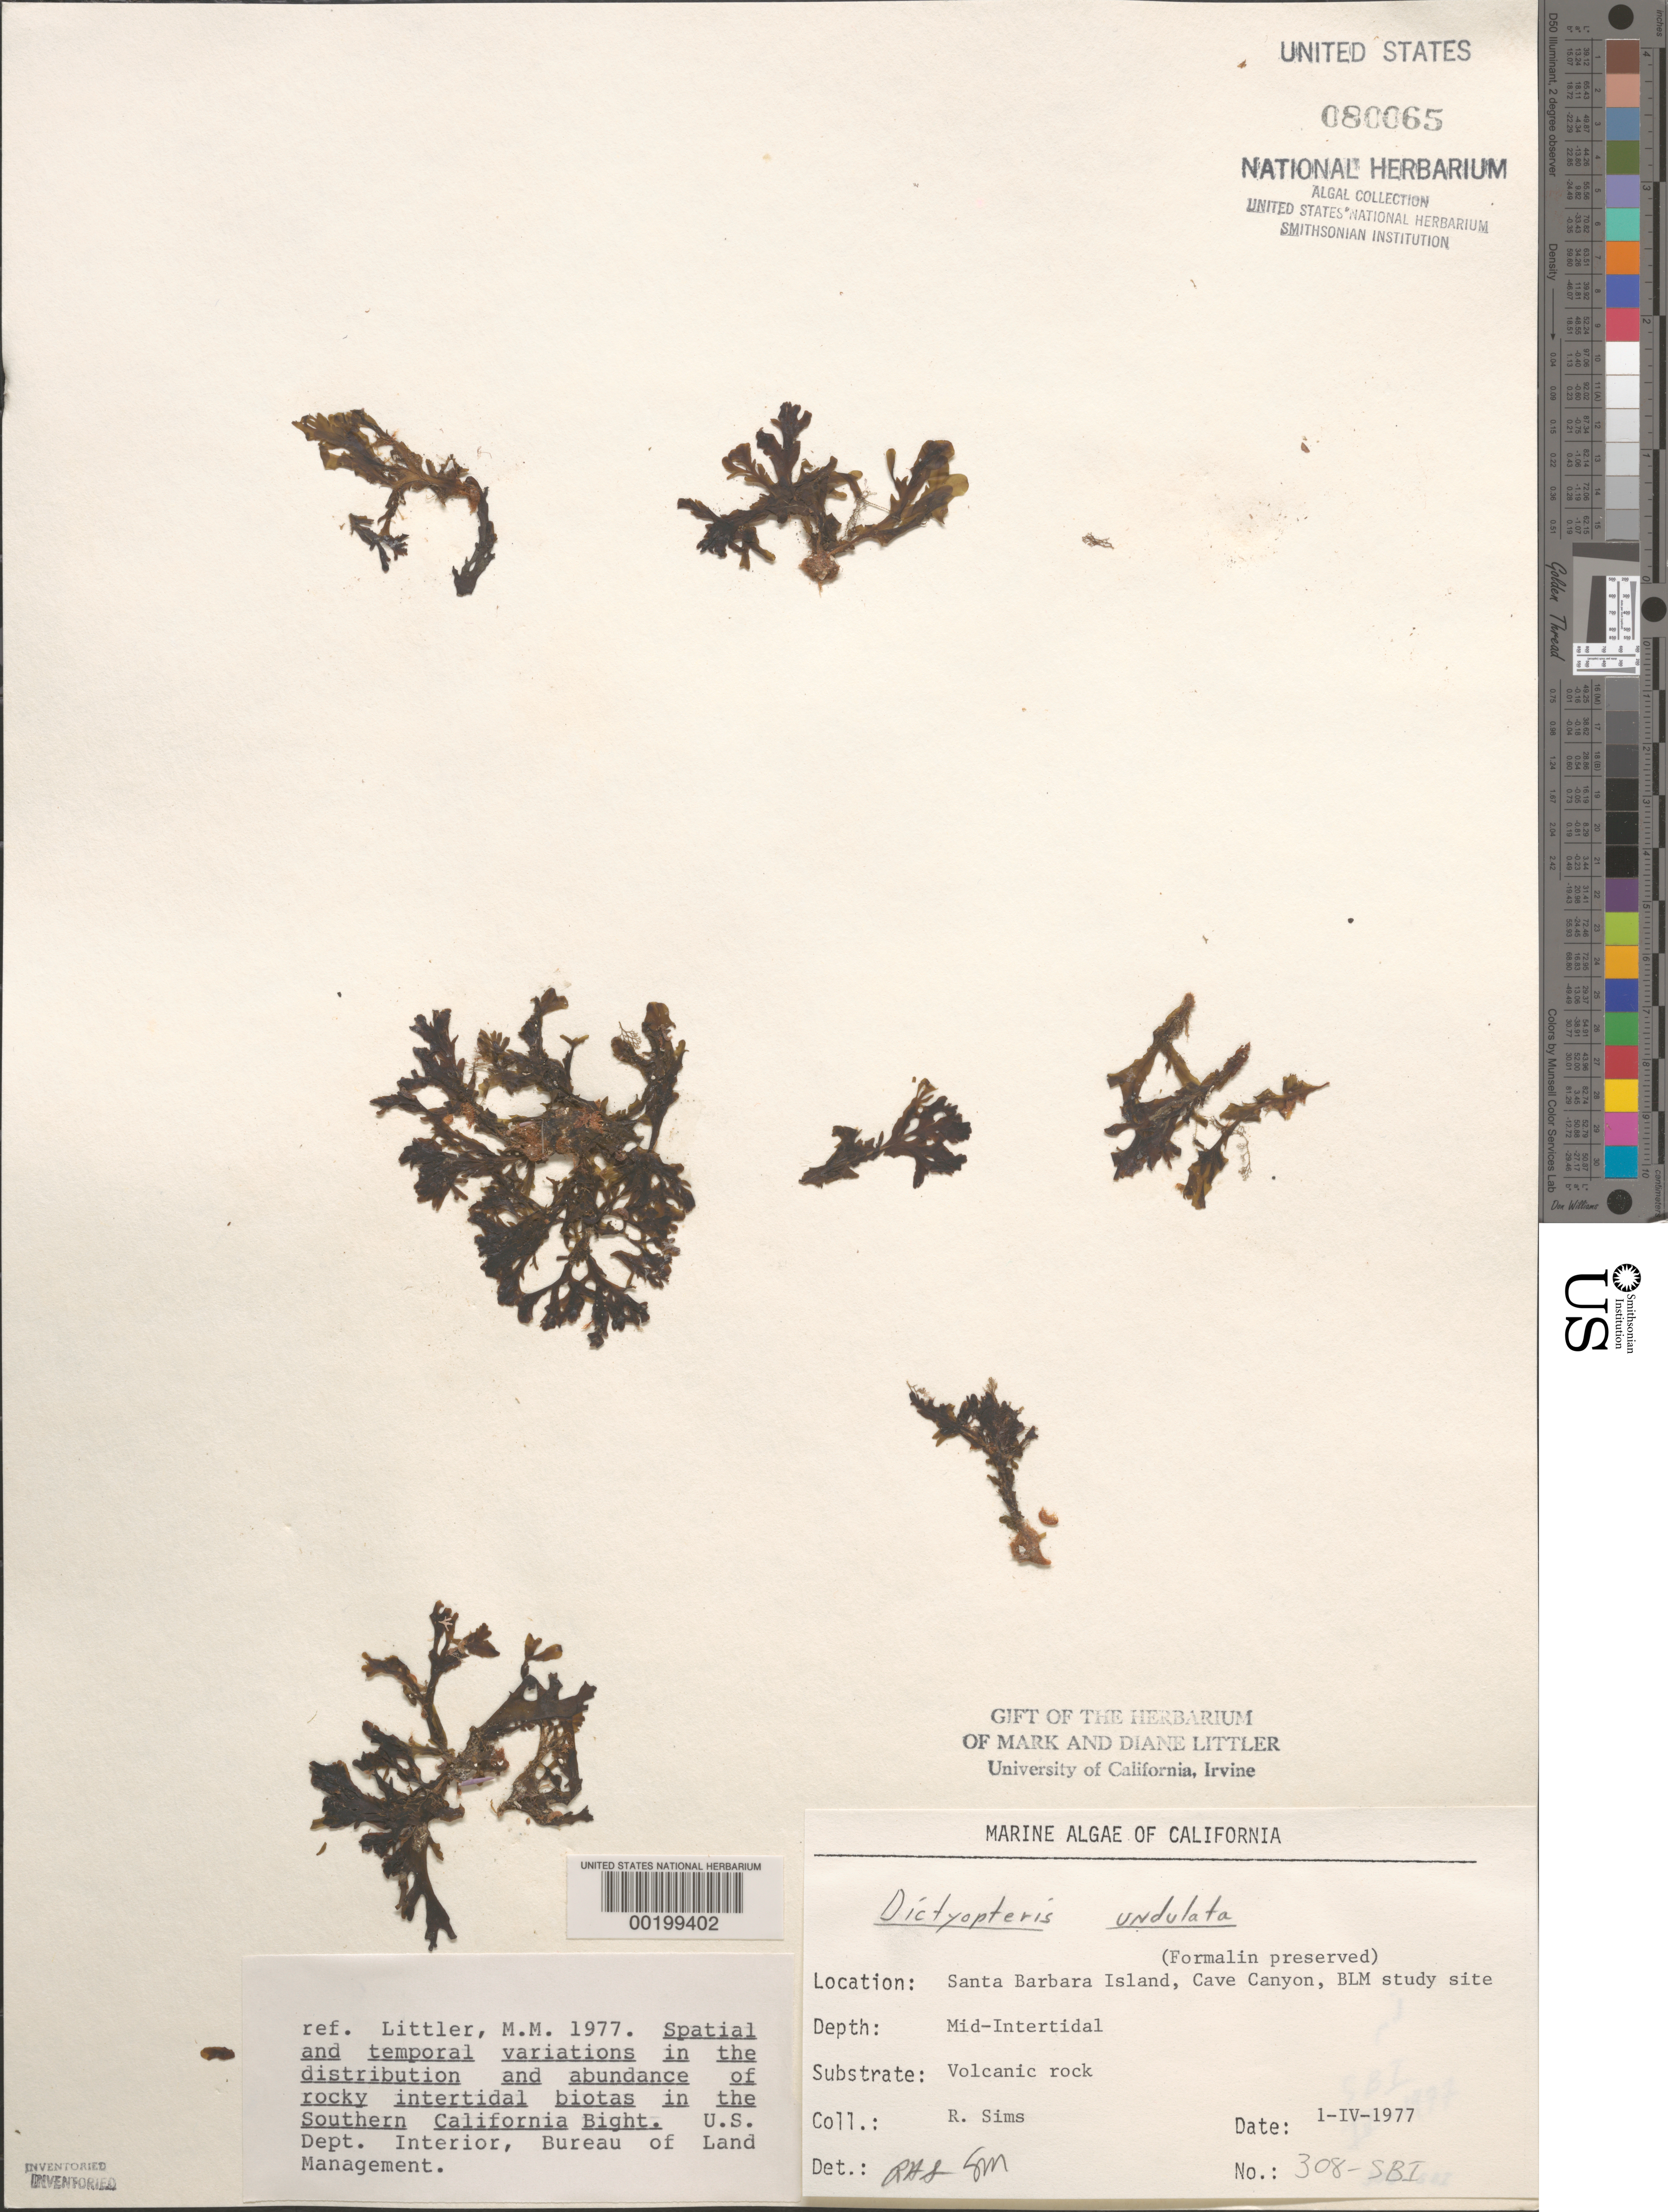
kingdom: Chromista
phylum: Ochrophyta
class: Phaeophyceae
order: Dictyotales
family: Dictyotaceae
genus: Dictyopteris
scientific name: Dictyopteris undulata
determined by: Sims, Robert H.; Murray, S. N.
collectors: R. H. Sims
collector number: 308-sbi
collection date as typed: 01 Apr 1978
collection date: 1978-04-01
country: United States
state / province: California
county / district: Santa Barbara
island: Santa Barbara Island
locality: Cave Canyon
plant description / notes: BLM-SOCALBIGHT Rocky Intertidal Survey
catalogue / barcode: US 80065